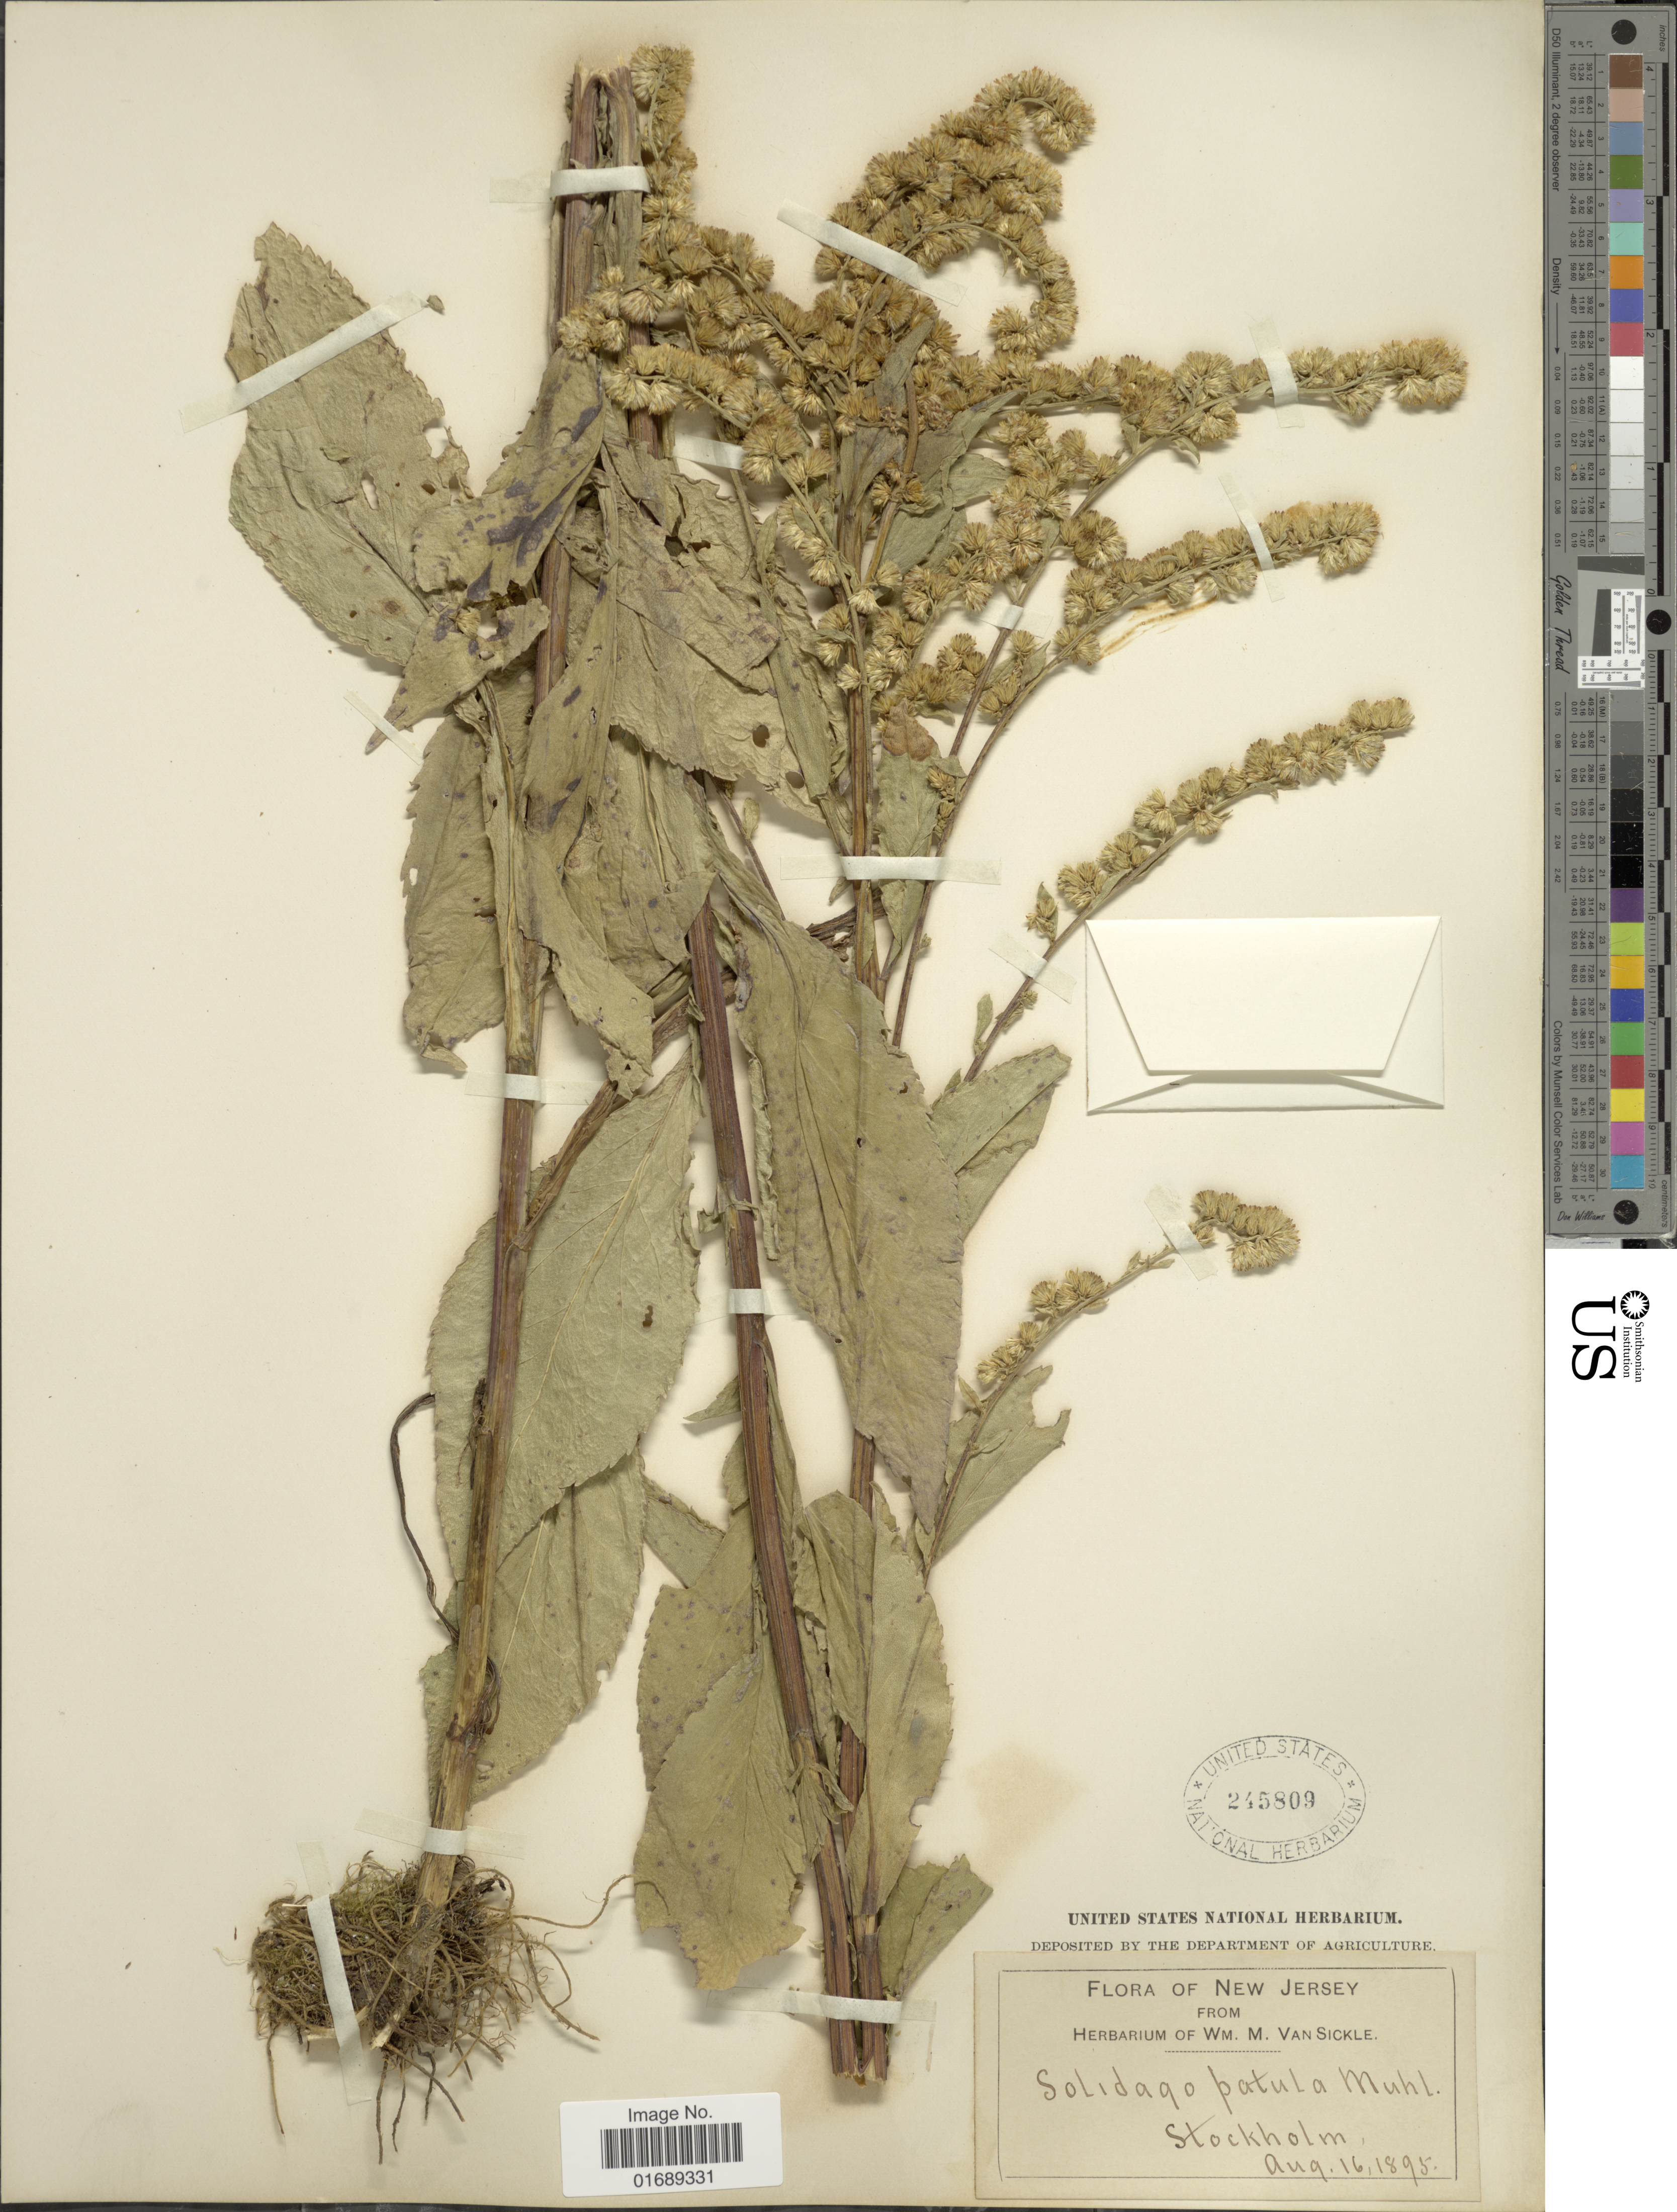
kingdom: Plantae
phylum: Tracheophyta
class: Magnoliopsida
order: Asterales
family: Asteraceae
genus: Solidago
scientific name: Solidago patula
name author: Muhl. ex Willd.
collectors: ex herb. Wm. M. Van Sickle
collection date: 1895-08-16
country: United States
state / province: New Jersey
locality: Stockholm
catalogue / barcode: US 245809